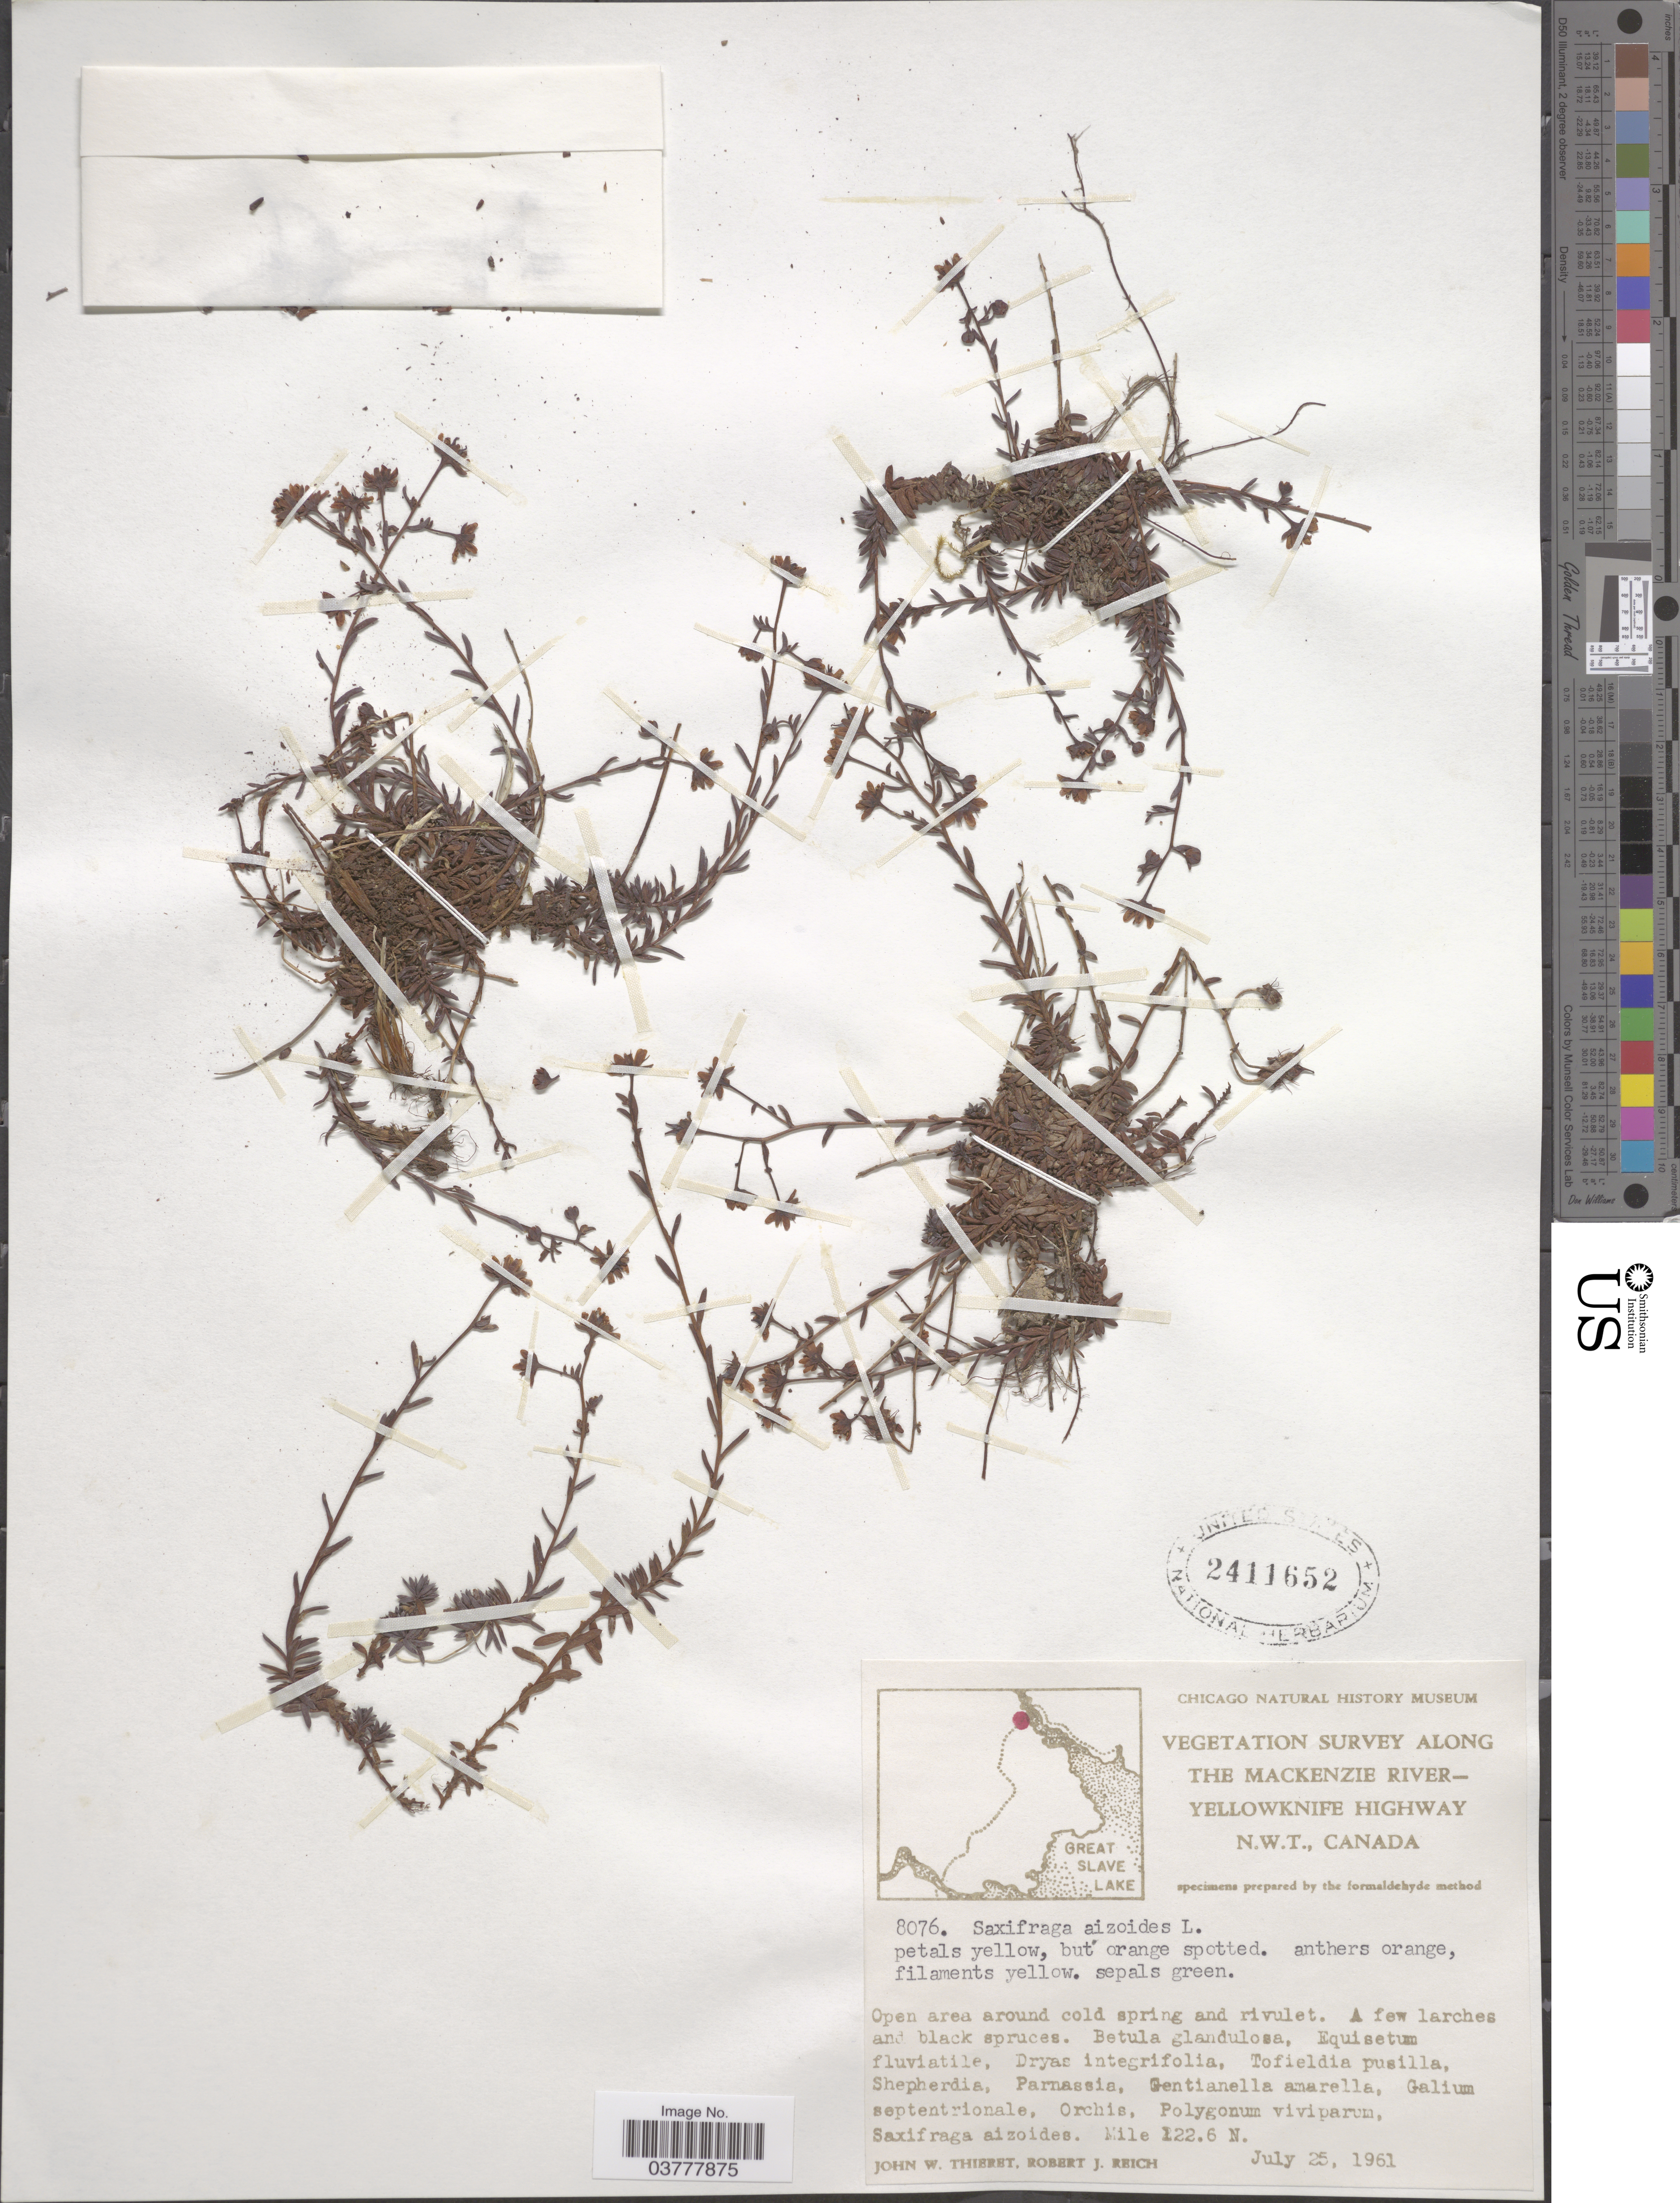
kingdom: Plantae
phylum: Tracheophyta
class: Magnoliopsida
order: Saxifragales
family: Saxifragaceae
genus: Saxifraga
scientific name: Saxifraga aizoides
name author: L.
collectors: J. W. Thieret & R. Reich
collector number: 8076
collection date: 1961-07-25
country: Canada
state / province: Northwest Territories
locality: Vegetation Survey along The Mackenzie River - Yellowknife Highway. Mile 122.6 N.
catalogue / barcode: US 2411652